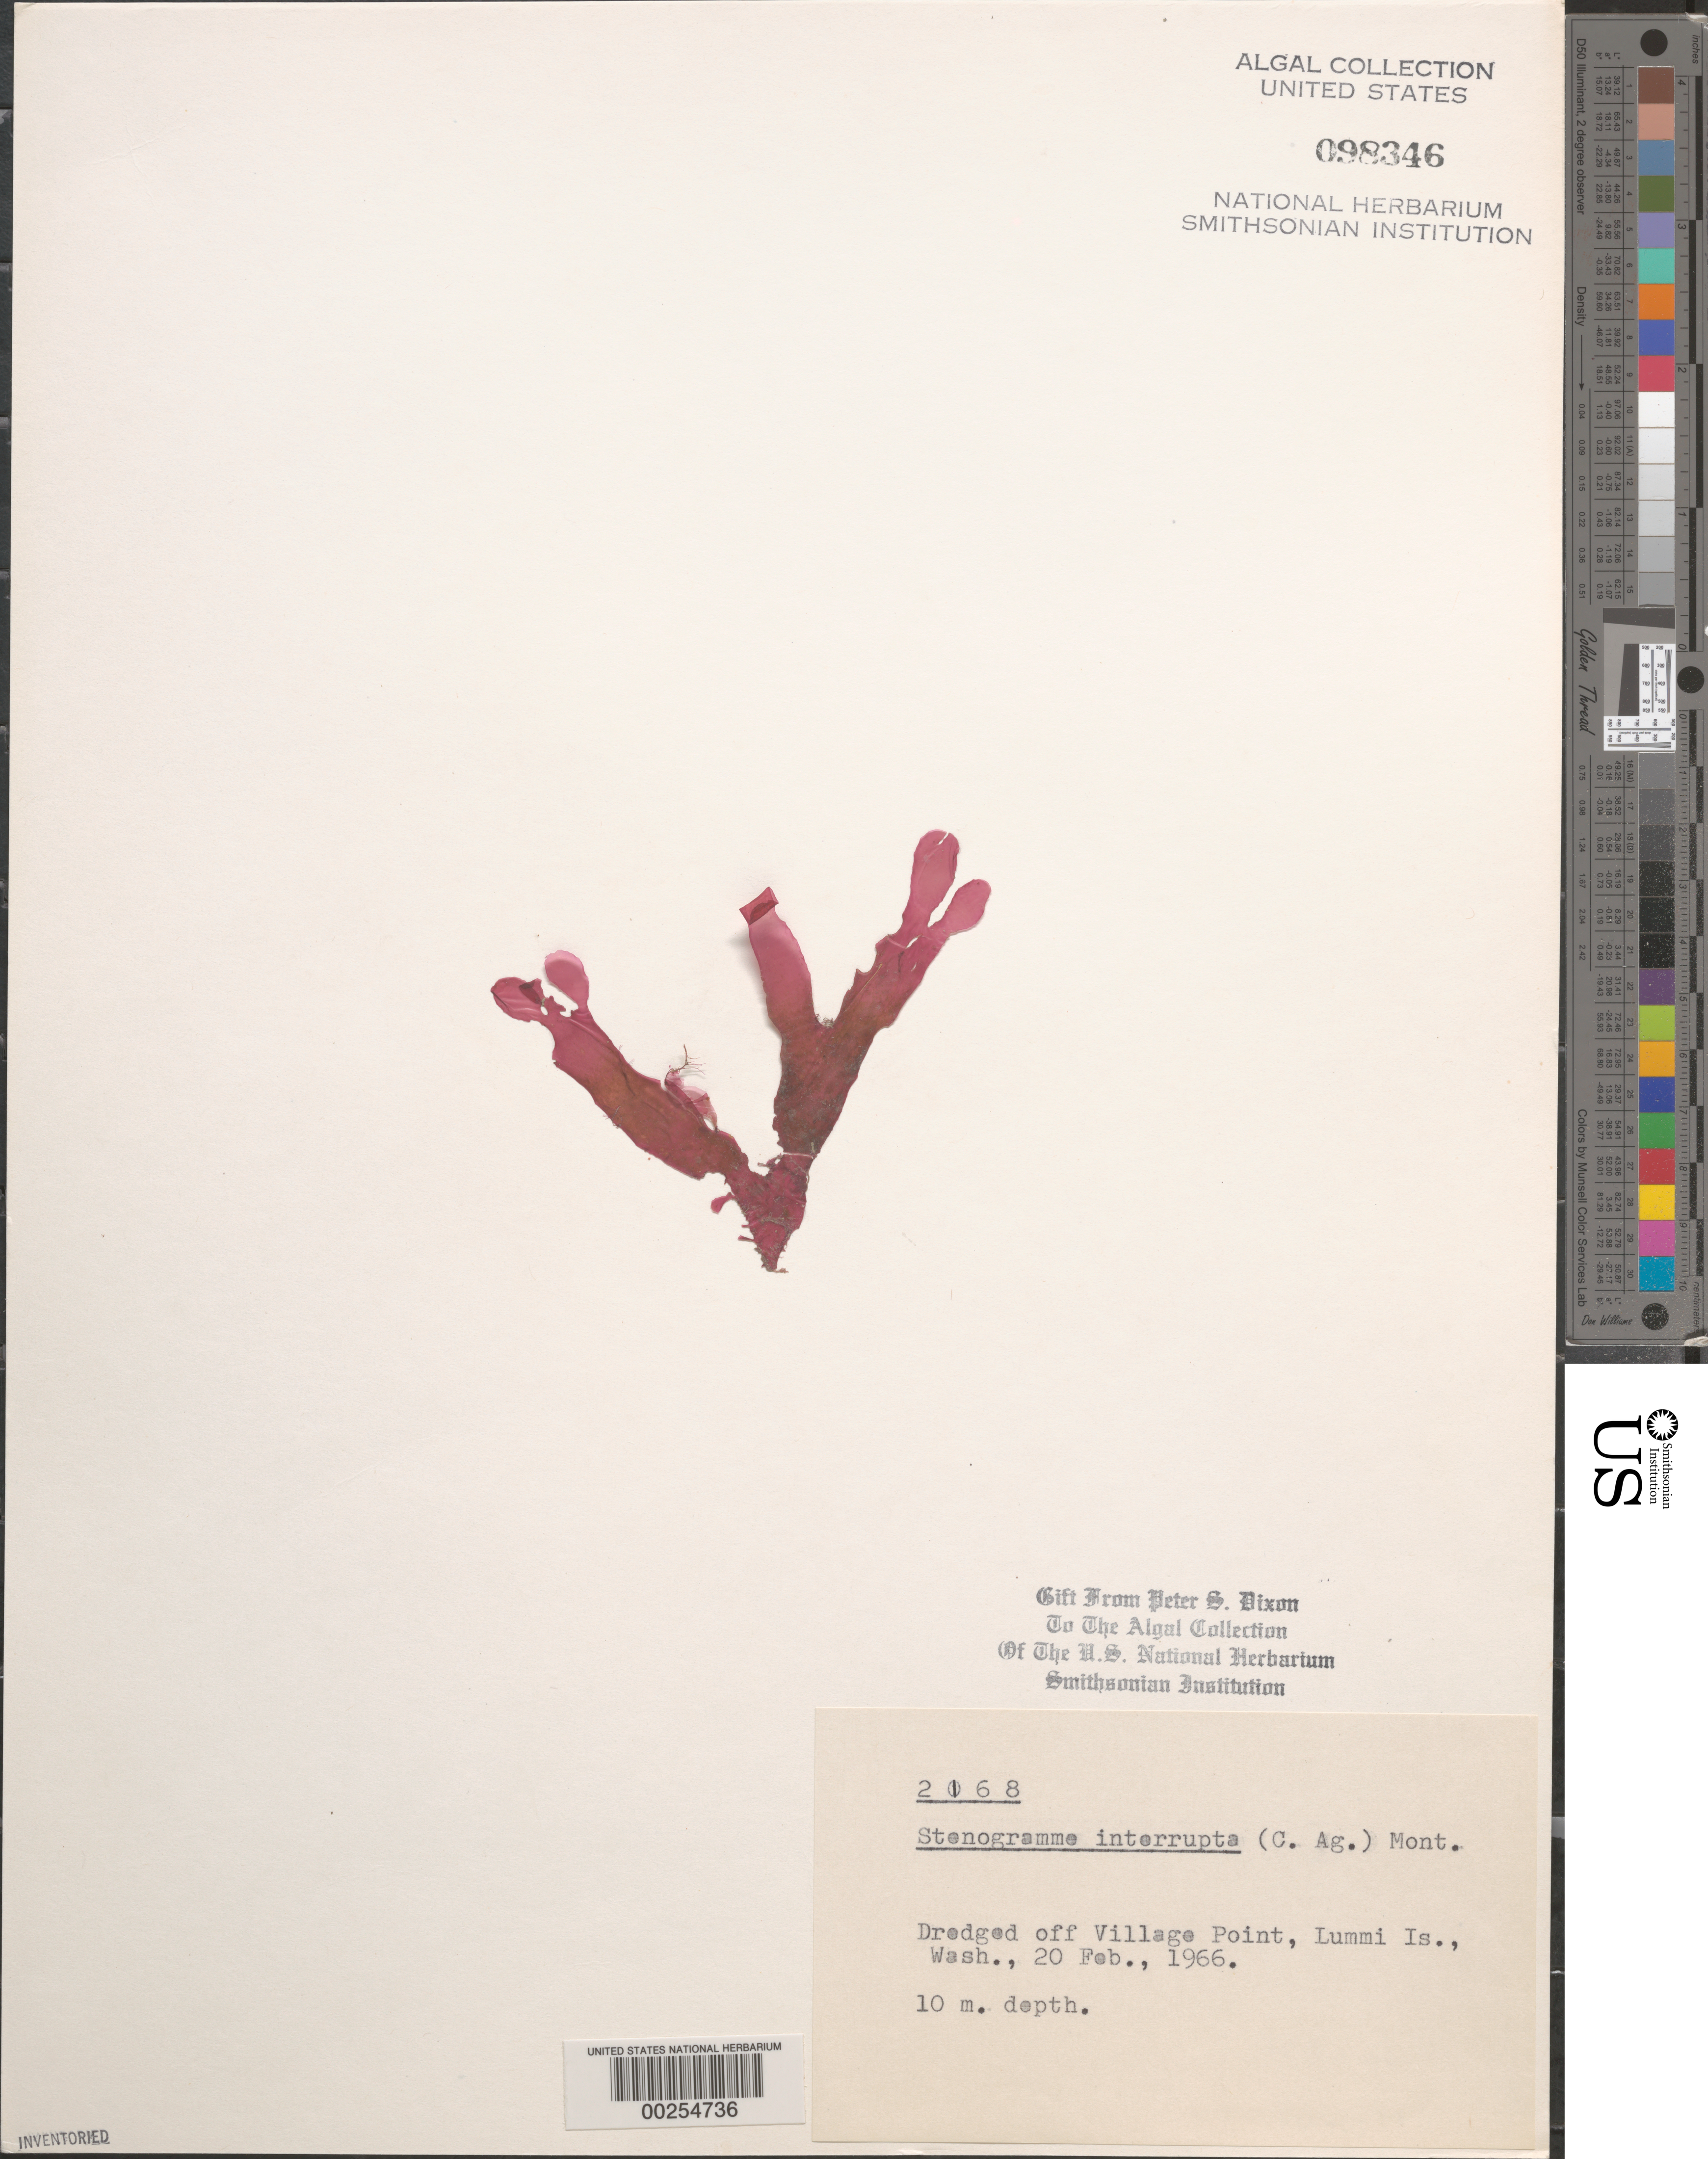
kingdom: Plantae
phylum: Rhodophyta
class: Florideophyceae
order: Gigartinales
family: Phyllophoraceae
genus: Stenogramma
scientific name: Stenogramma interruptum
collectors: P. S. Dixon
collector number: PSD 2168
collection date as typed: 20 Feb 1966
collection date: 1966-02-20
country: United States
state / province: Washington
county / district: Whatcom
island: Lummi Island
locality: Off Village Point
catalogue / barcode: US 98346